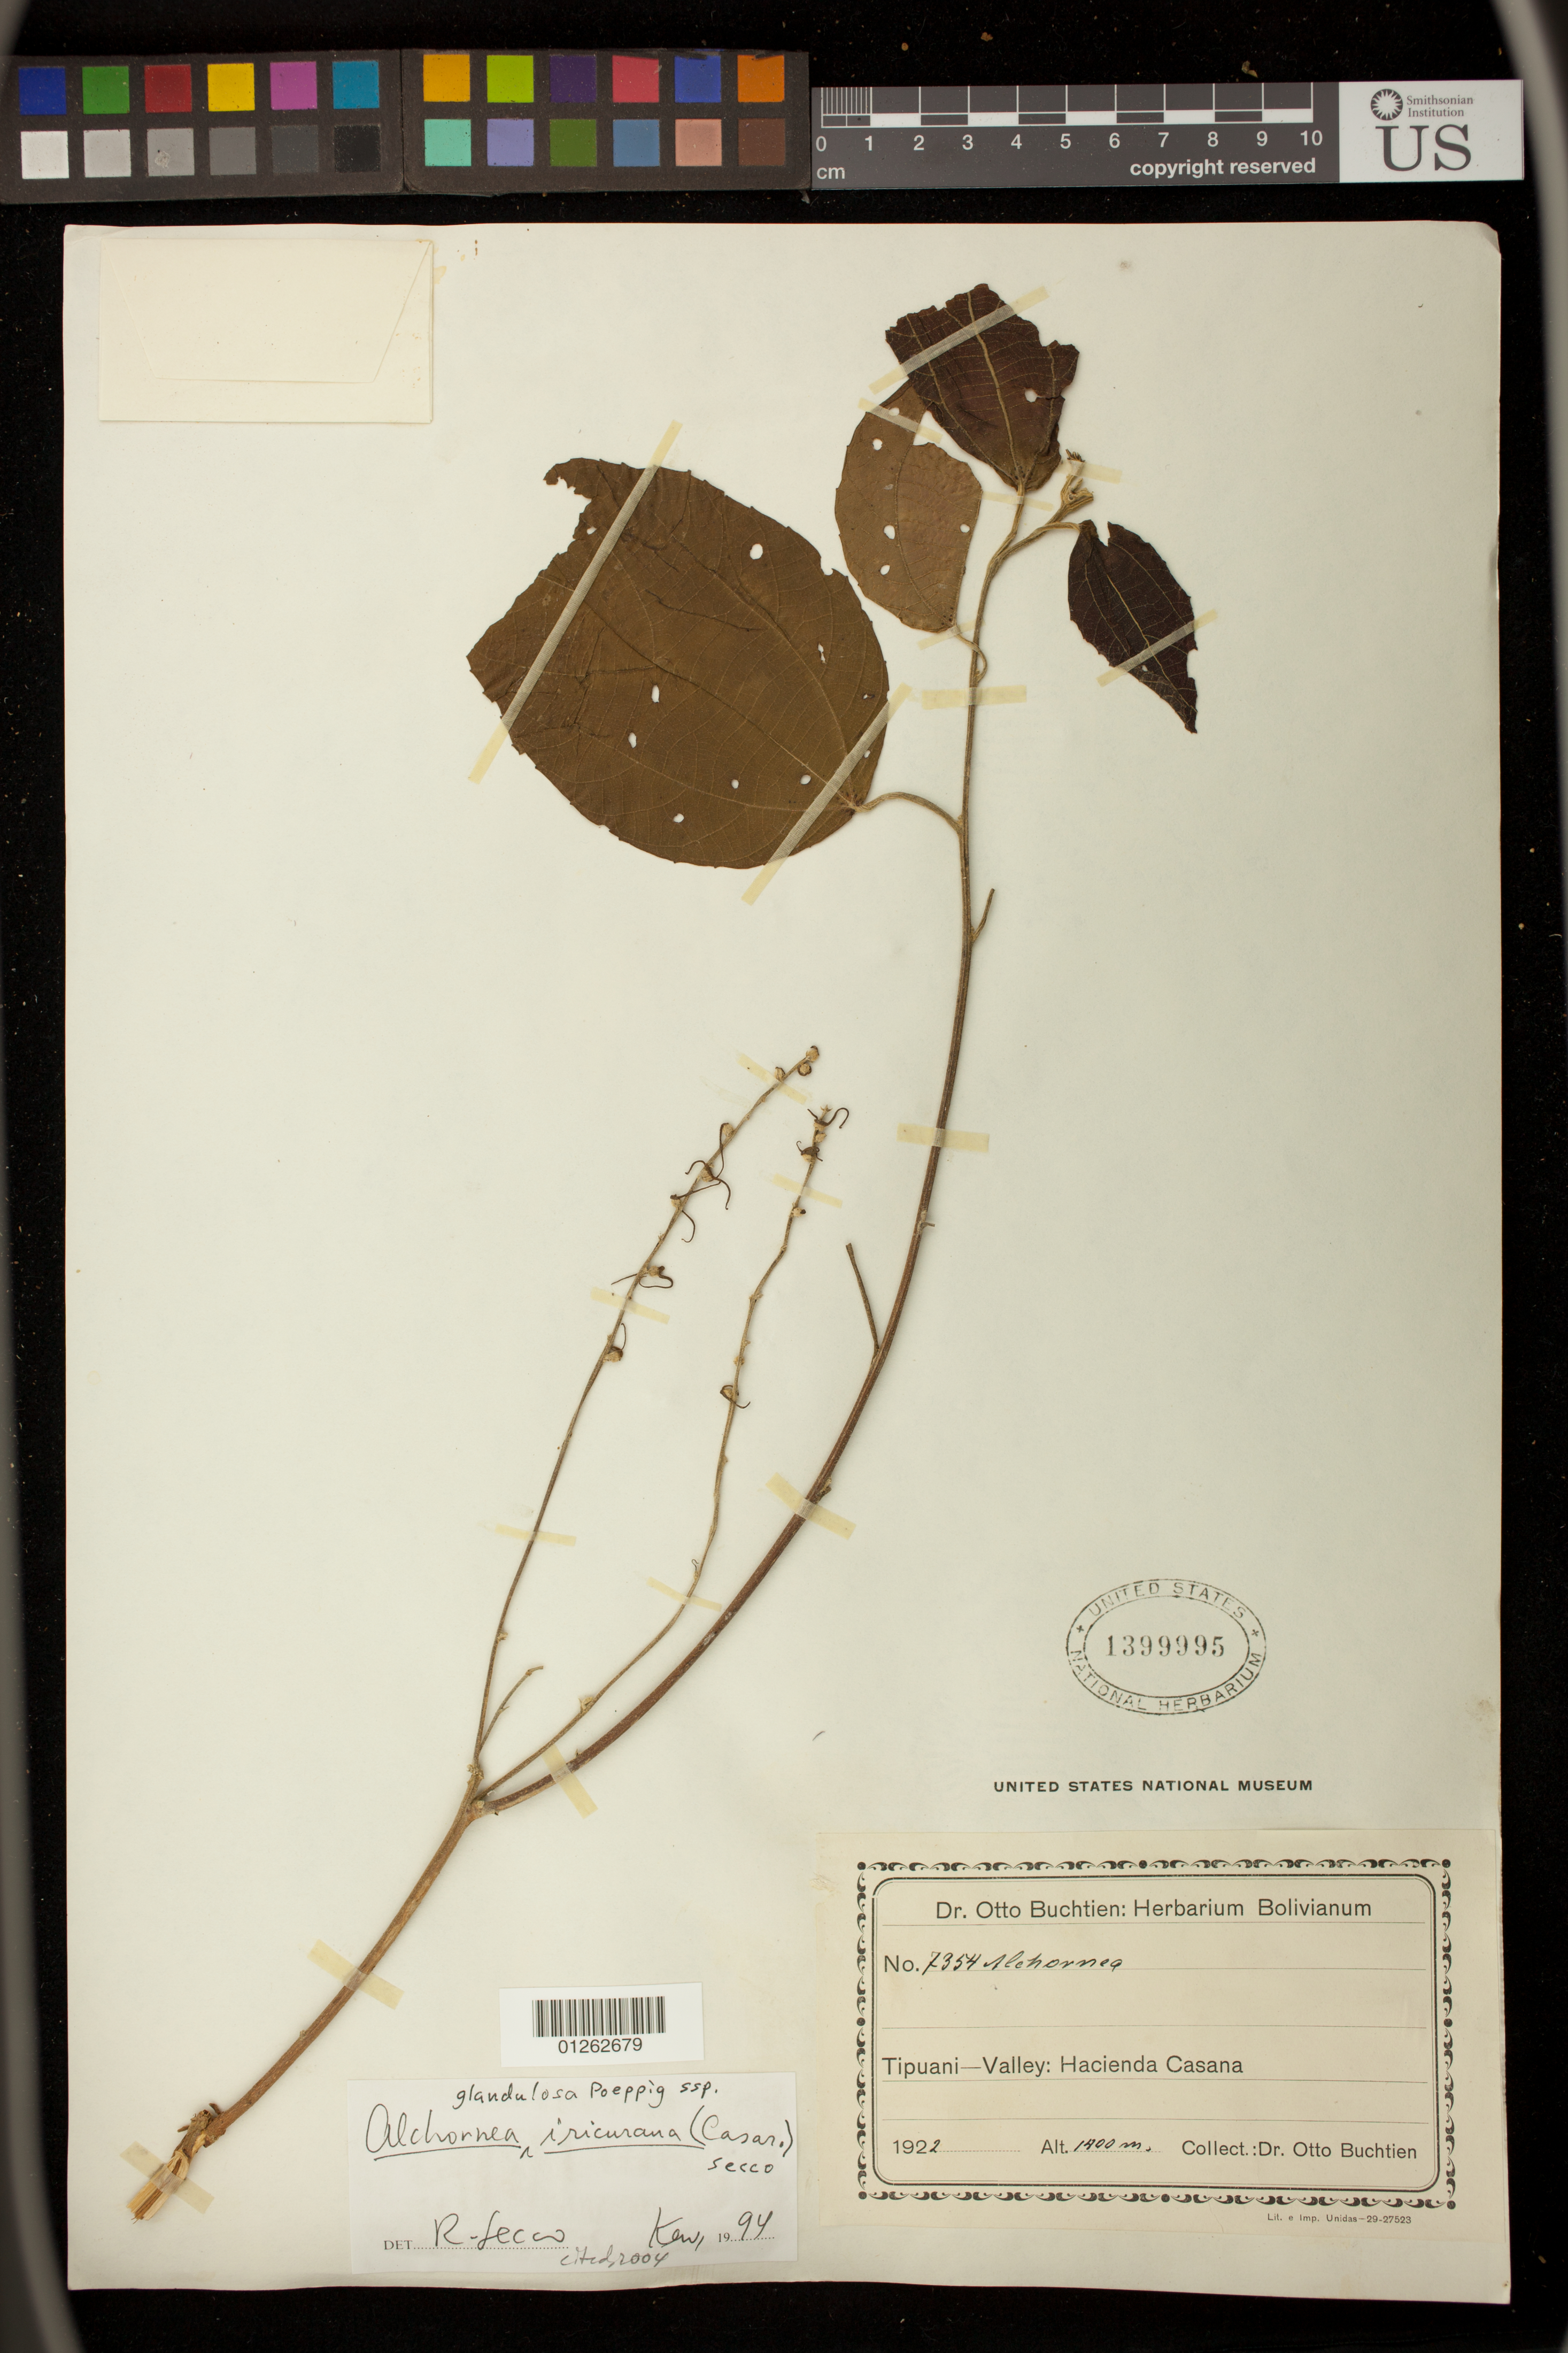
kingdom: Plantae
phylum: Tracheophyta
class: Magnoliopsida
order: Malpighiales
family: Euphorbiaceae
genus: Alchornea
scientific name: Alchornea glandulosa subsp. glandulosa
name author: Poepp.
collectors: O. Buchtien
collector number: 7354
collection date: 1922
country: Bolivia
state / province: La Paz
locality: tipuani Valley: Hacienda Casana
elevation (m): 1400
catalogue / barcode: US 1399995